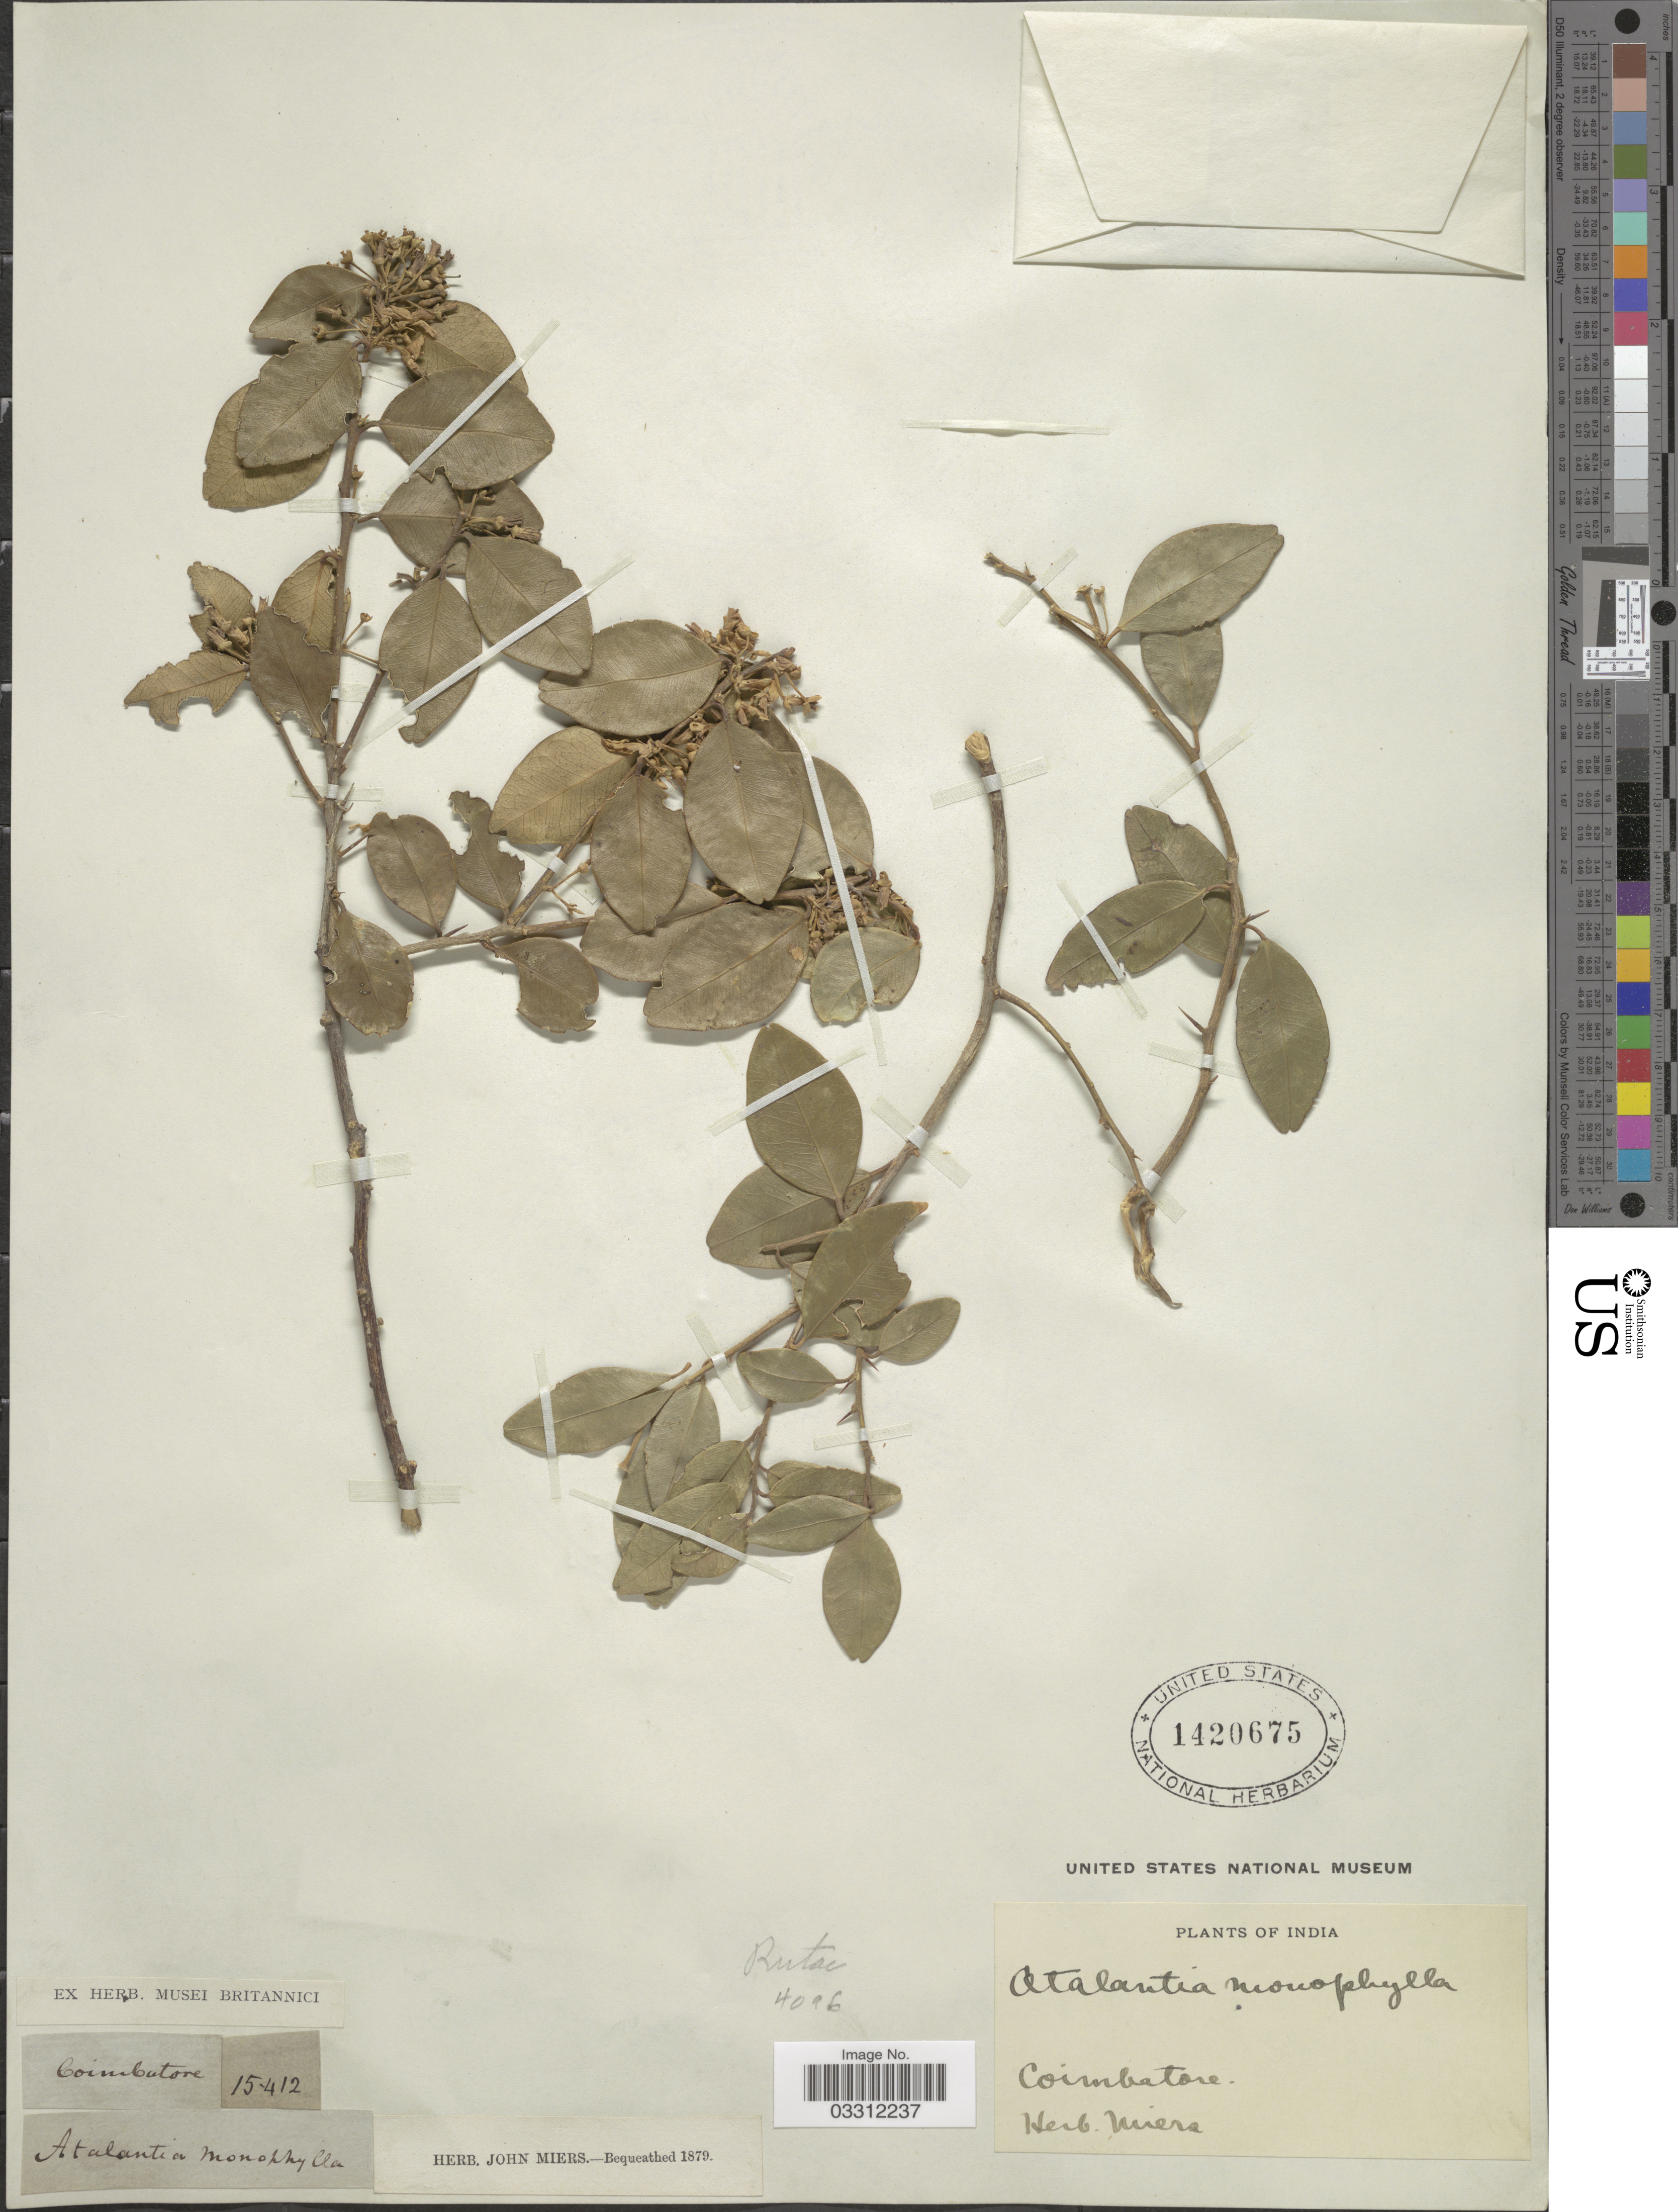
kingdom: Plantae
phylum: Tracheophyta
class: Magnoliopsida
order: Sapindales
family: Rutaceae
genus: Atalantia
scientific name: Atalantia monophylla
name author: (L.) DC.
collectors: ex herb. Miers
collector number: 15412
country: India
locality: Coimbatore.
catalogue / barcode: US 1420675